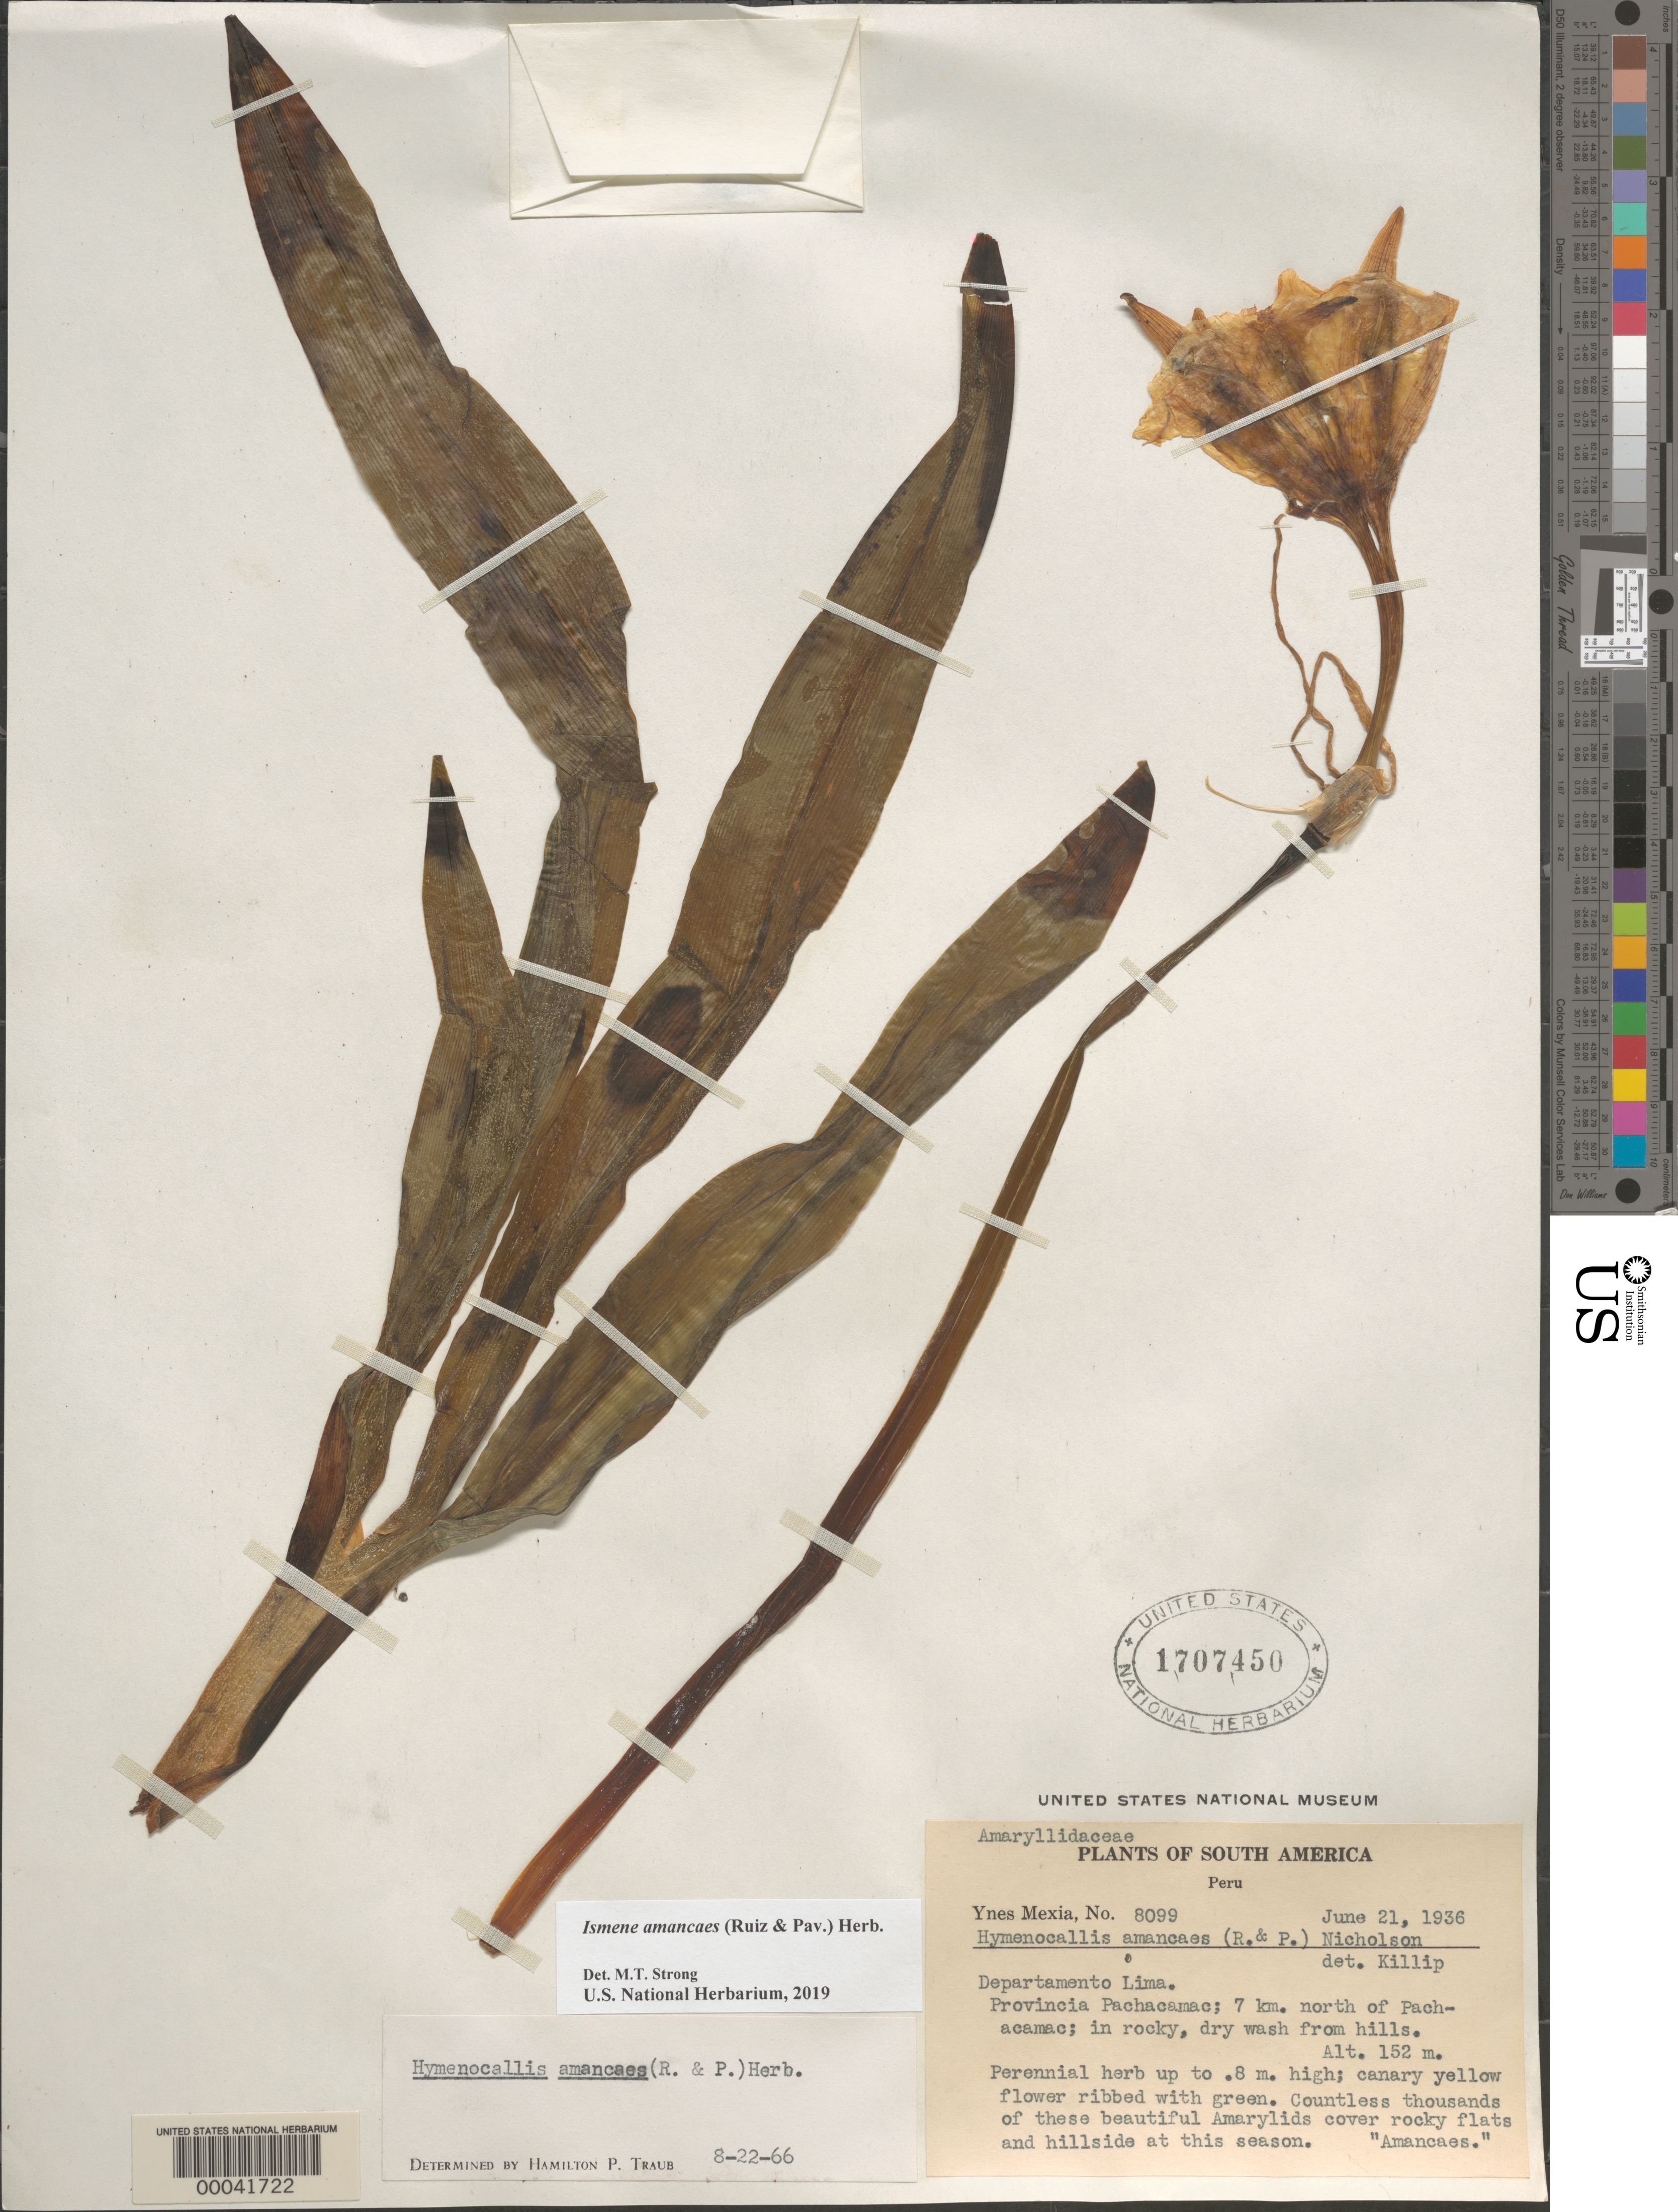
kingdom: Plantae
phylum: Tracheophyta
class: Liliopsida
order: Asparagales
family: Amaryllidaceae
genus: Ismene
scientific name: Ismene amancaes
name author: (Ker Gawl.) Herb.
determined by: Strong, Mark T., (BOT), Smithsonian Institution - National Museum of Natural History (UNITED STATES)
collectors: Y. Mexia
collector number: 8099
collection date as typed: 21 Jun 1936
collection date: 1936-06-21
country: Peru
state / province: Lima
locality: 7 km. N of Pachacamac. Pachacamac Dist.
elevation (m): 152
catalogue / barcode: US 1707450